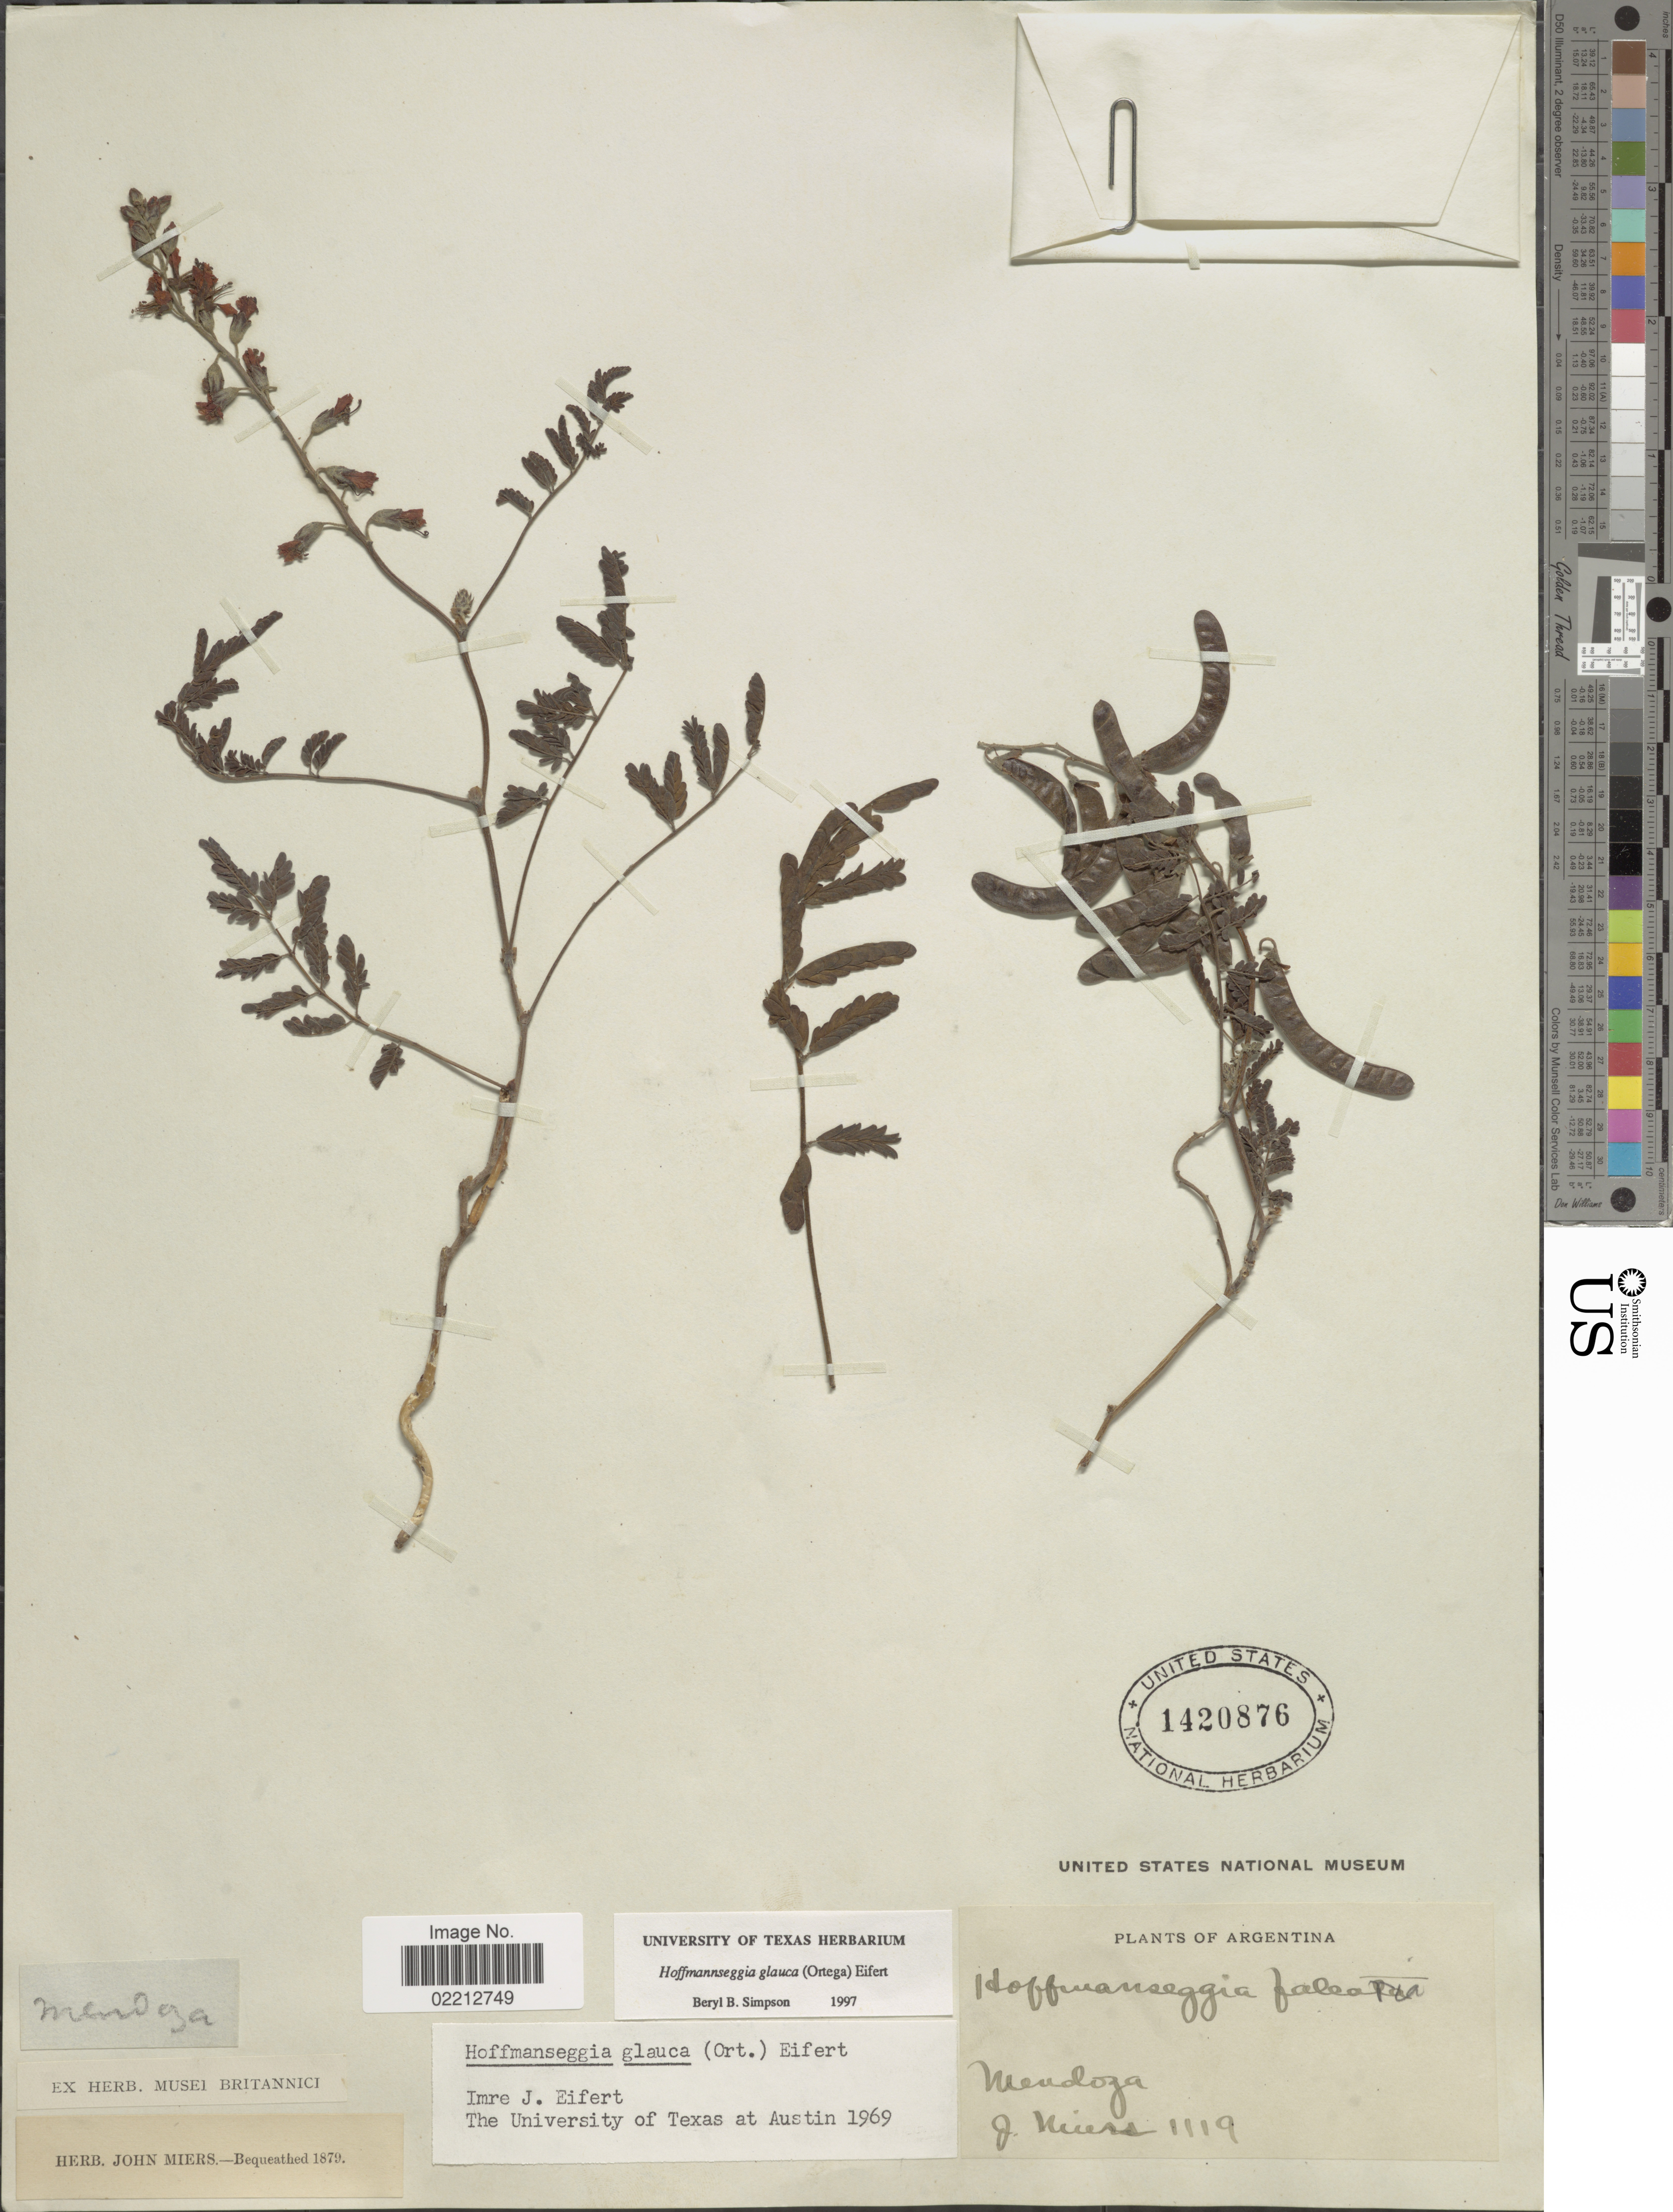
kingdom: Plantae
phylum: Tracheophyta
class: Magnoliopsida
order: Fabales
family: Fabaceae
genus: Hoffmannseggia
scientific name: Hoffmannseggia glauca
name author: (Ortega) Eifert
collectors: J. Miers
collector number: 1119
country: Argentina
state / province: Mendoza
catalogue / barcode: US 1420876